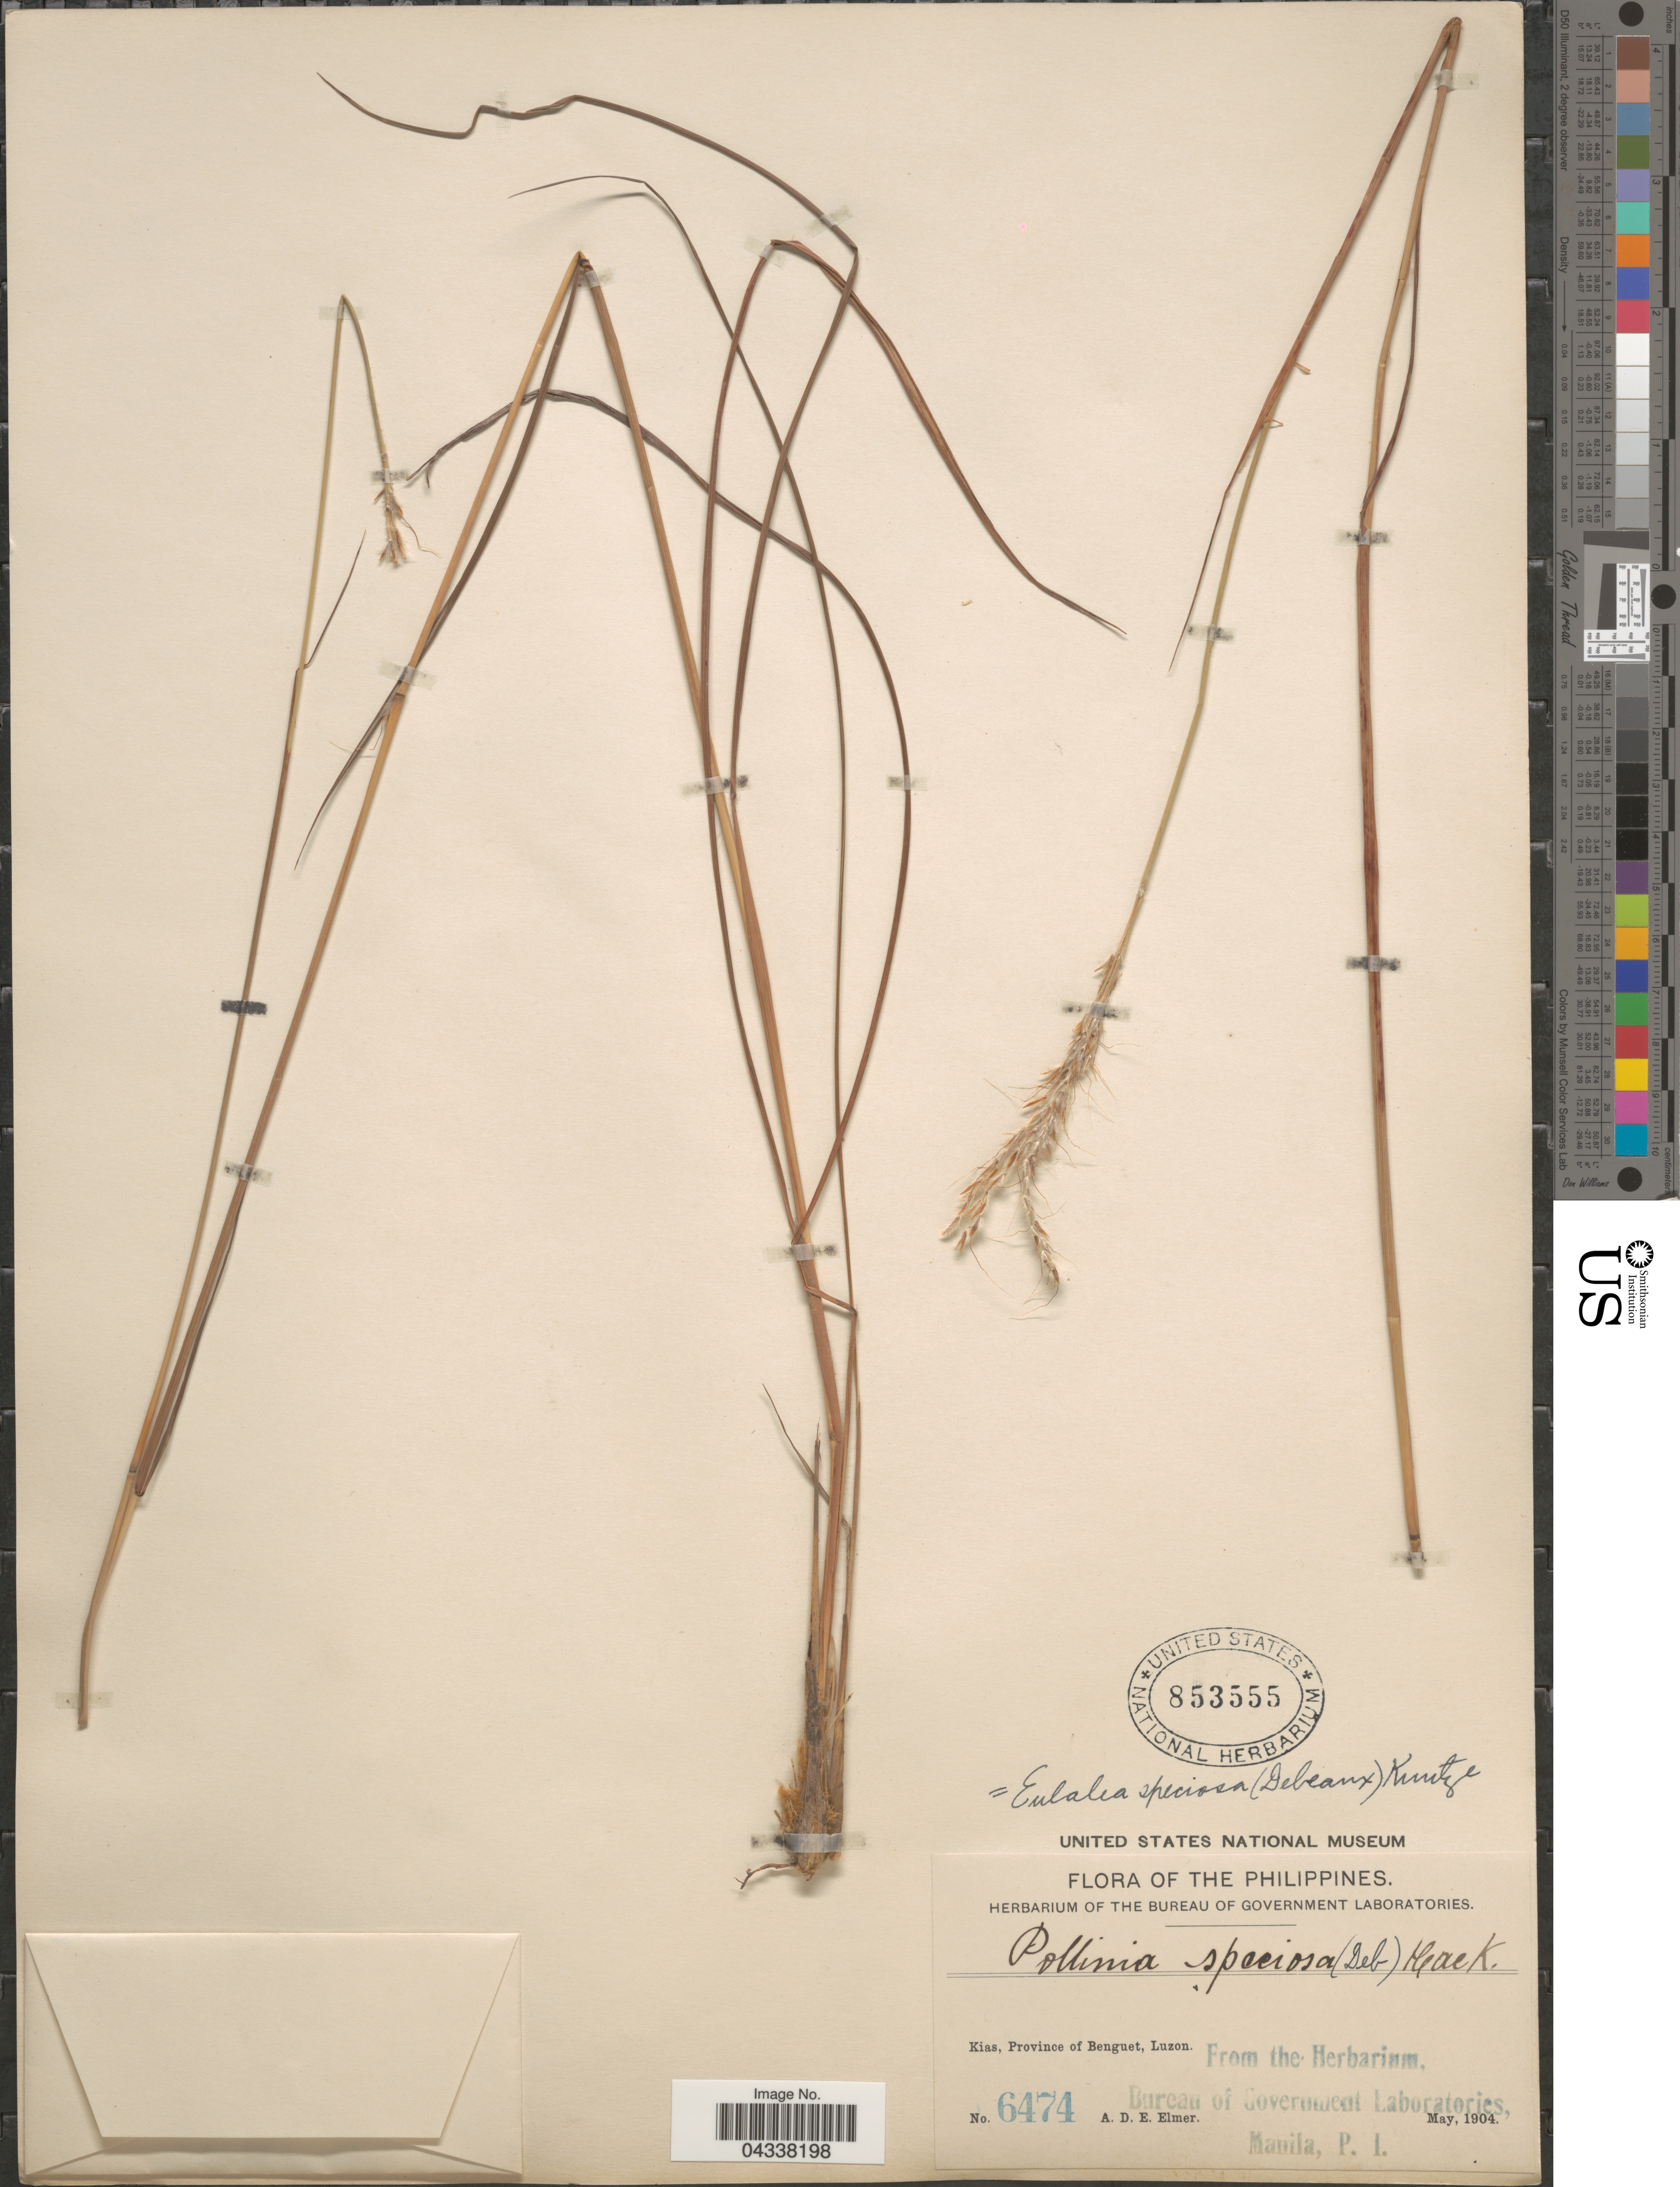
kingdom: Plantae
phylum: Tracheophyta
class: Liliopsida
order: Poales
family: Poaceae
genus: Pseudopogonatherum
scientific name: Pseudopogonatherum speciosum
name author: (Debeaux) Ohwi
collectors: A. D. E. Elmer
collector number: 6474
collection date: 1904-05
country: Philippines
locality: Kias, Province of Benguet, Luzon.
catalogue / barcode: US 853555